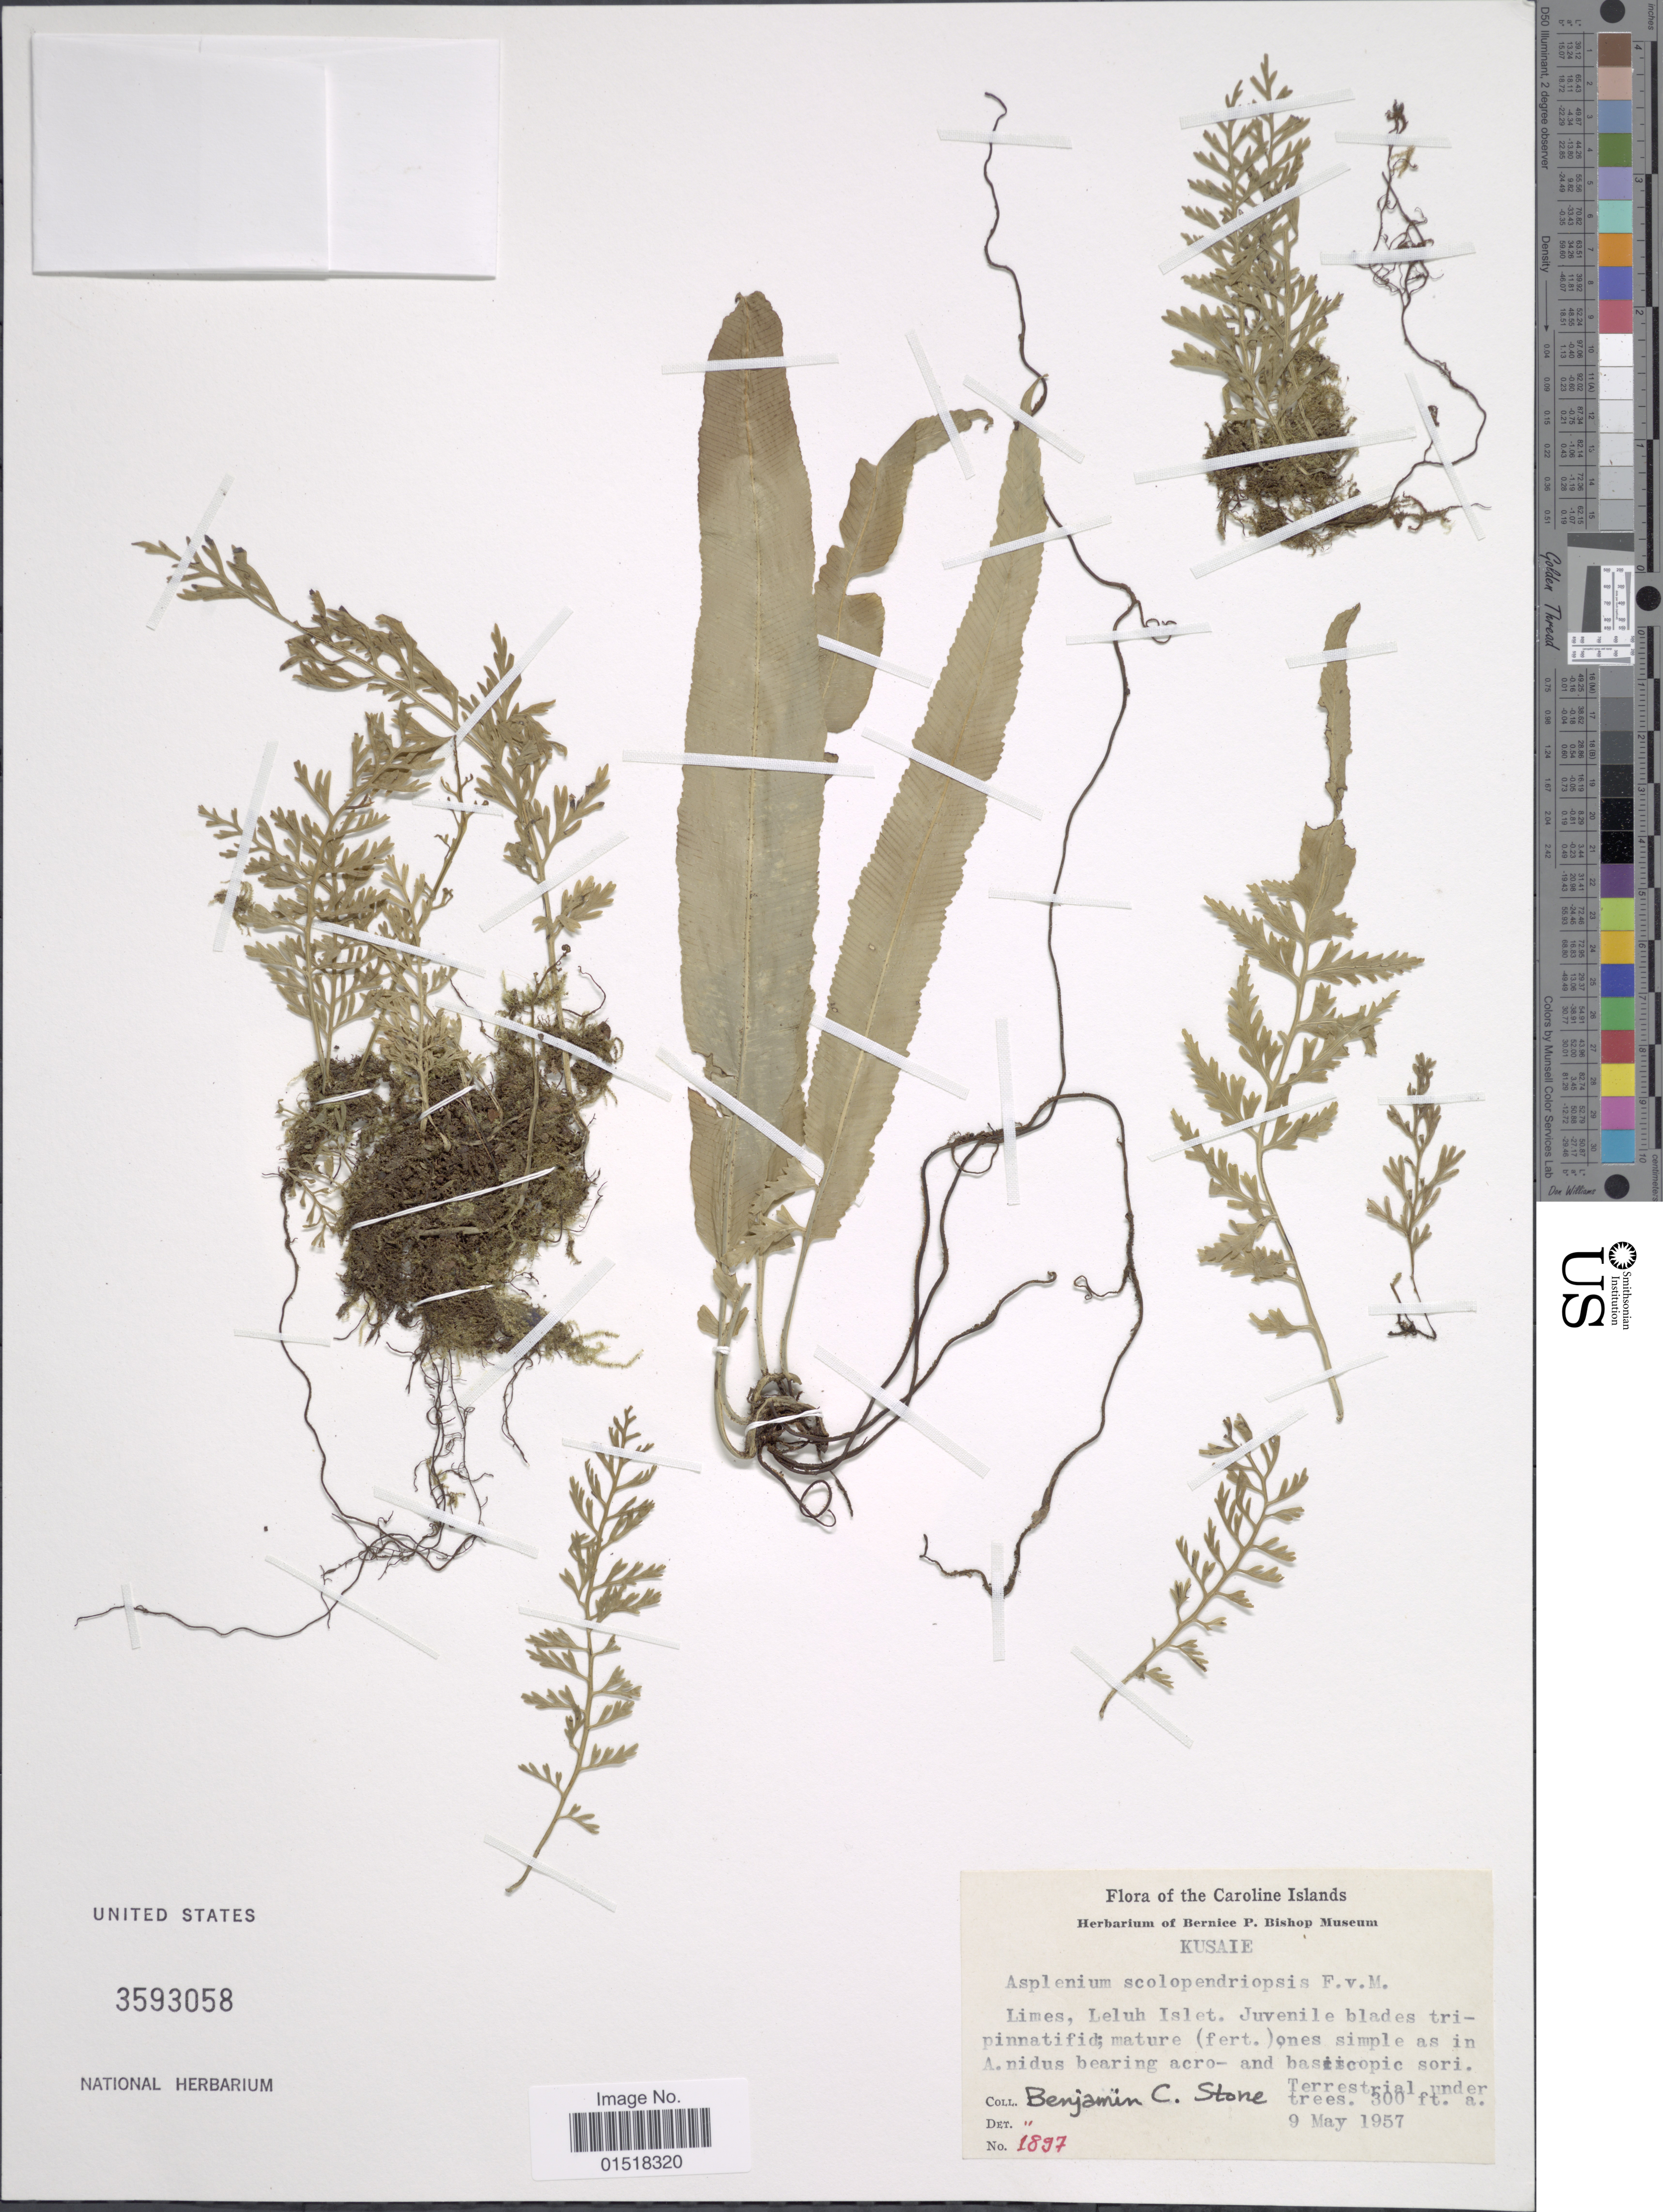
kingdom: Plantae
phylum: Tracheophyta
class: Polypodiopsida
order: Polypodiales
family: Aspleniaceae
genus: Asplenium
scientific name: Asplenium scolopendropsis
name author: F. Muell.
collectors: B. C. Stone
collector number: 1897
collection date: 1957-05-09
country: Micronesia, Federated States of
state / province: Kosrae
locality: Caroline Islands. Kusaie. Limes, Lelub Islet.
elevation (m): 91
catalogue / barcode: US 3593058